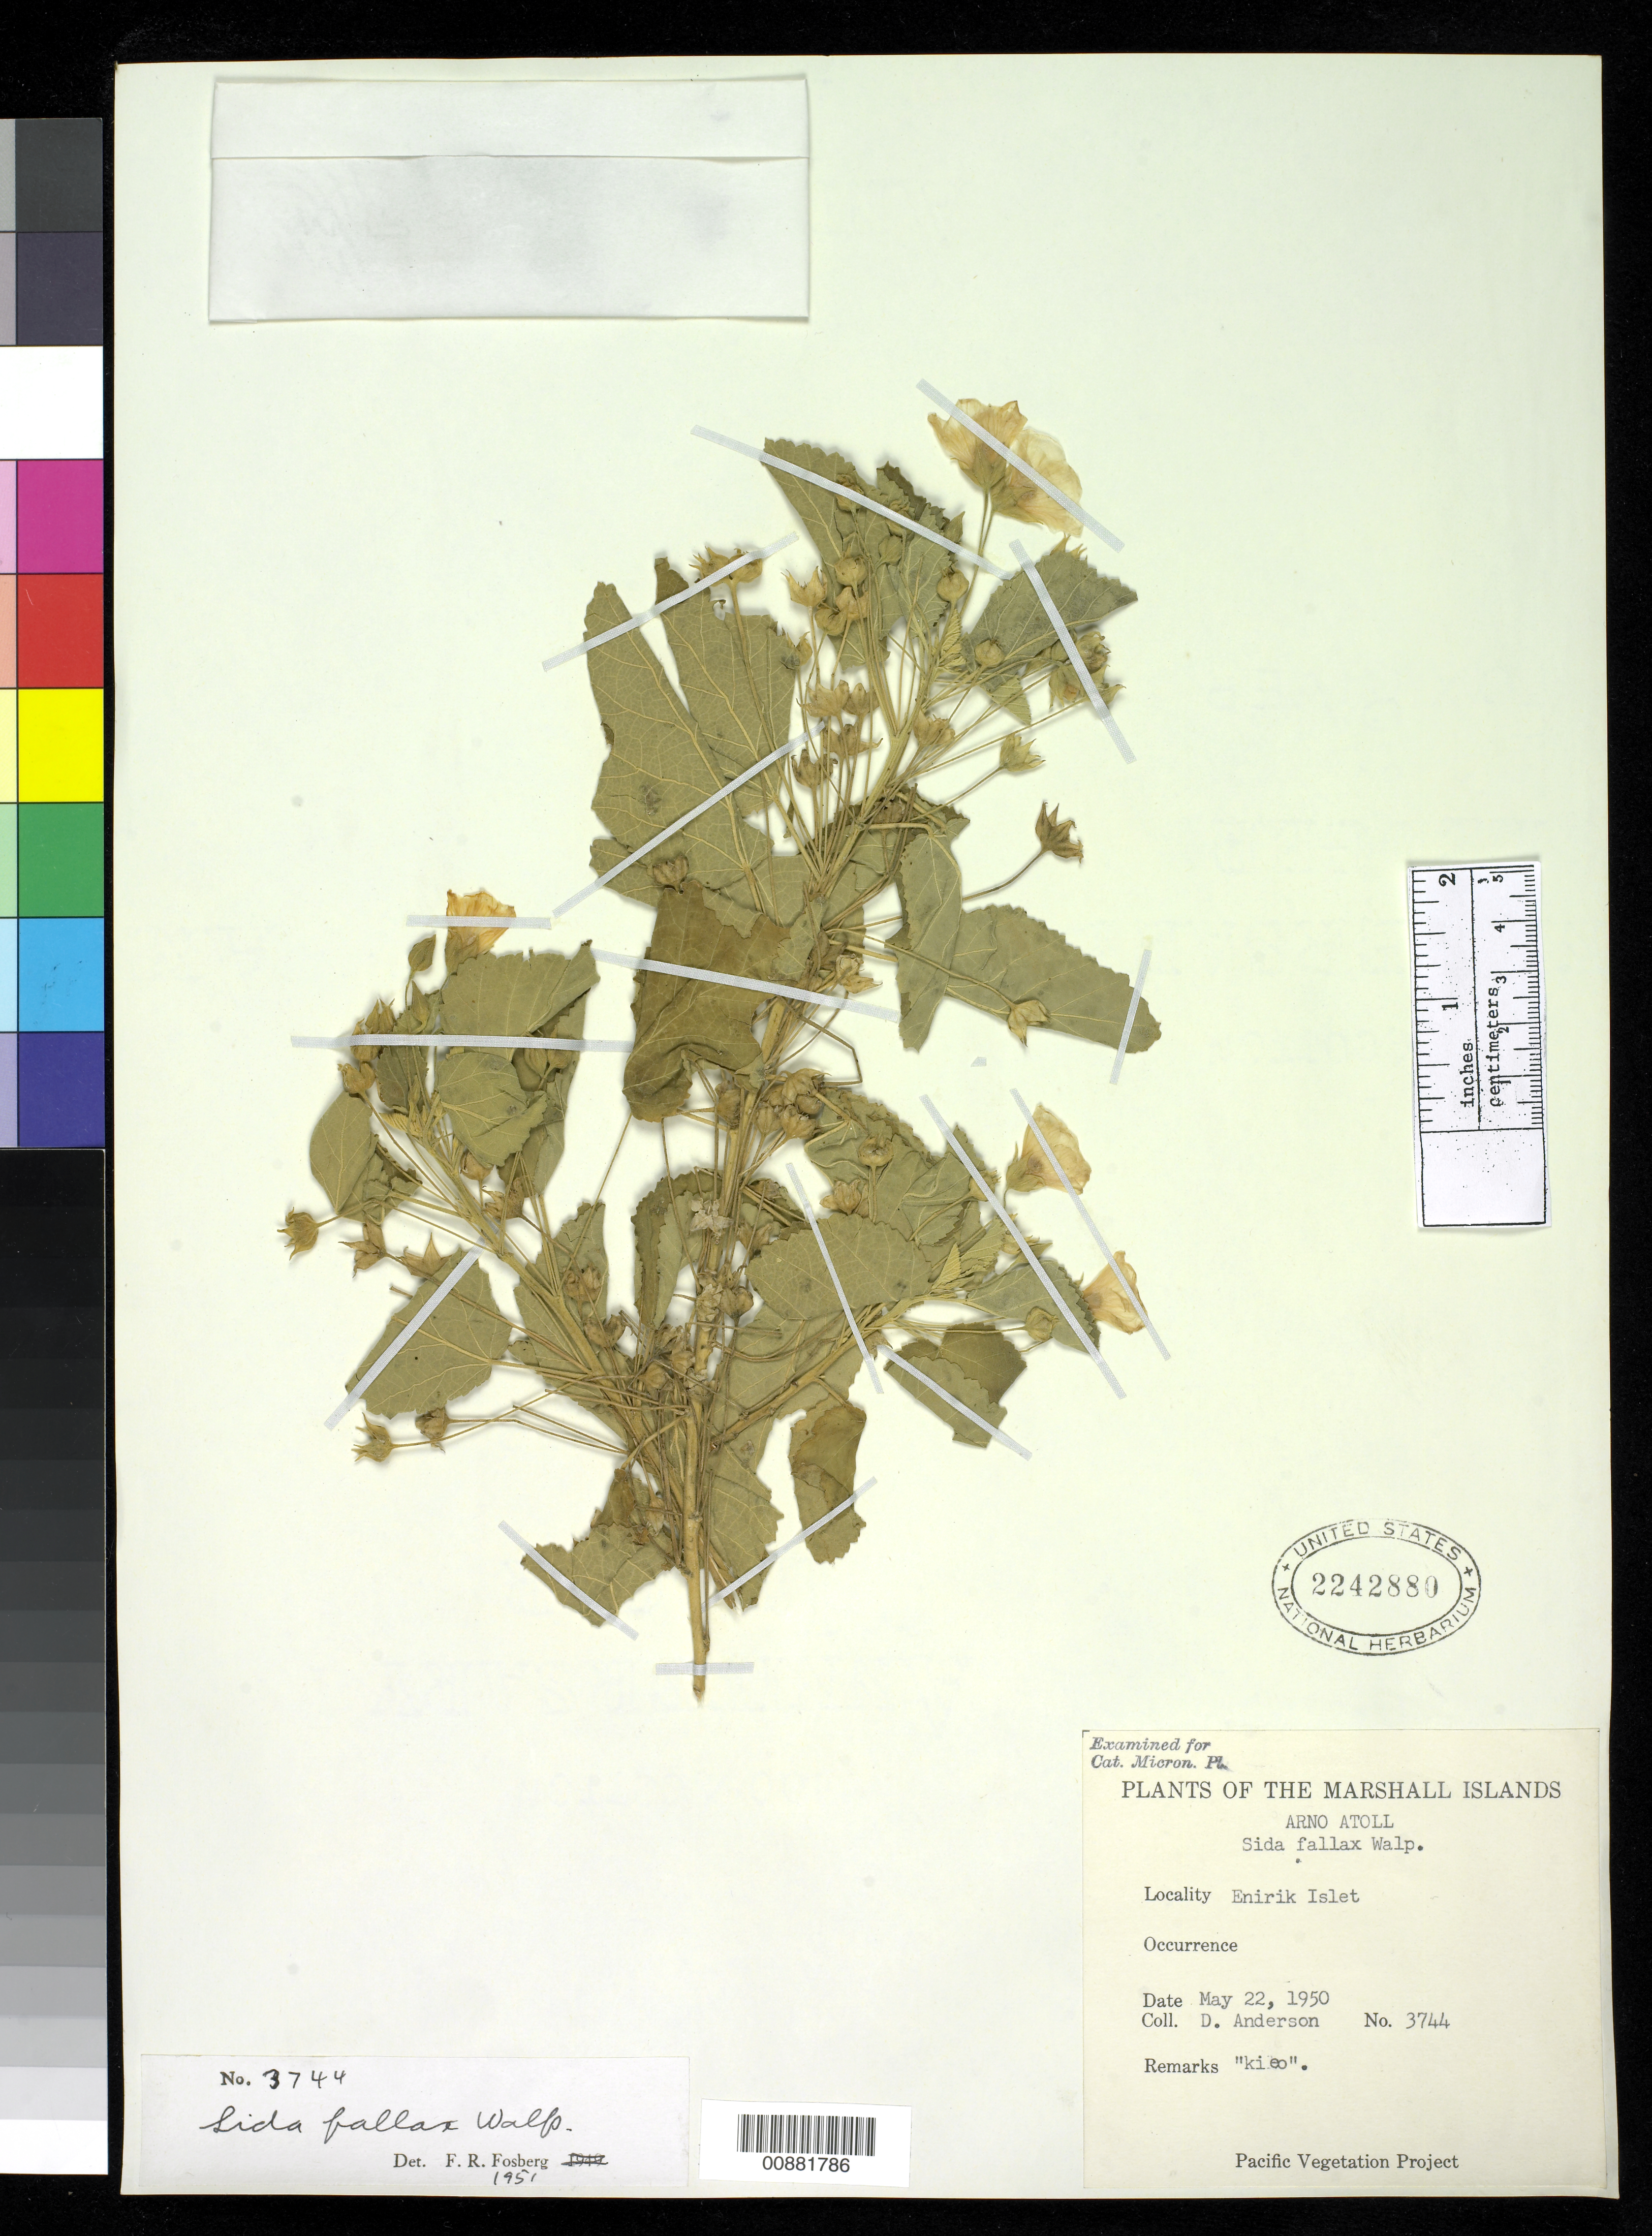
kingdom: Plantae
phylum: Tracheophyta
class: Magnoliopsida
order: Malvales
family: Malvaceae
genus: Sida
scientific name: Sida fallax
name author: Walp.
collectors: D. Anderson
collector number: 3744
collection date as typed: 22 May 1950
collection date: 1950-05-22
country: Marshall Islands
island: Arno Atoll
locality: Enirik Islet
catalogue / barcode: US 2242880